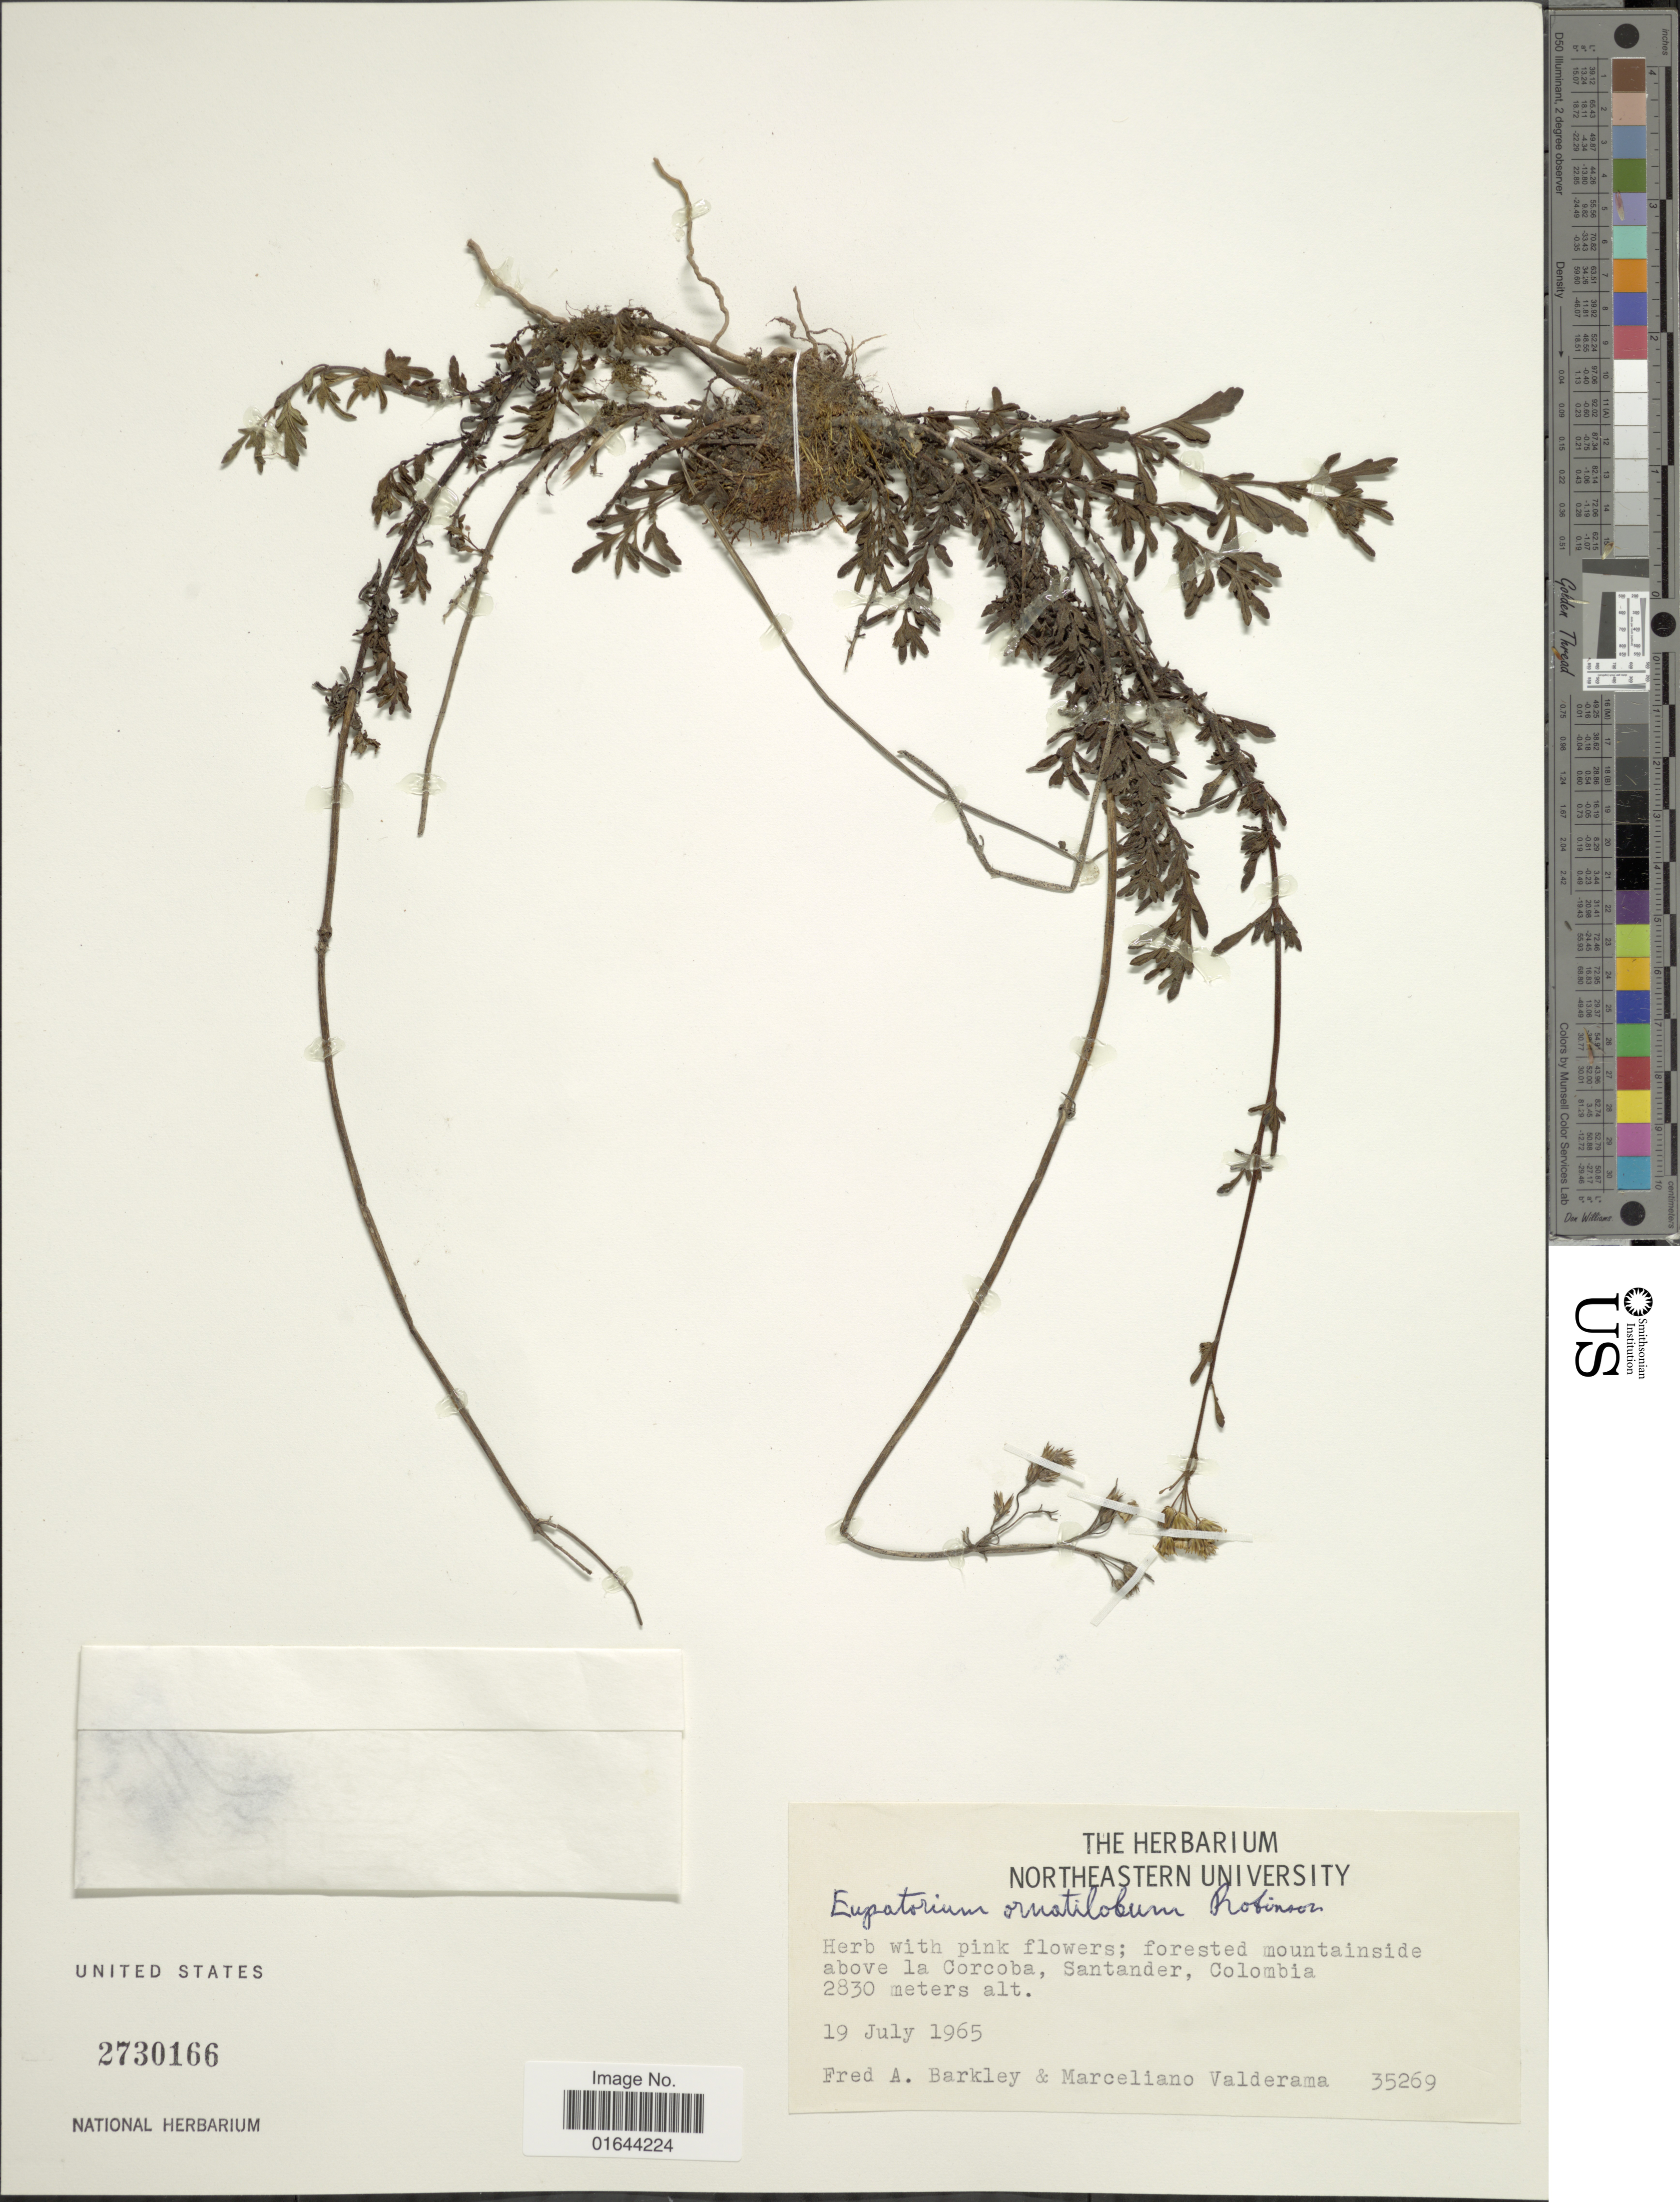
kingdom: Plantae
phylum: Tracheophyta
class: Magnoliopsida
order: Asterales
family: Asteraceae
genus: Lourteigia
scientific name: Lourteigia ornatiloba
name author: (B.L. Rob.) R.M. King & H. Rob.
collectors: F. A. Barkley & M. Valderama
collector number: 35269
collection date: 1965-07-19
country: Colombia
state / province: Santander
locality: Above la Corcoba, Santander, Colombia.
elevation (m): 2830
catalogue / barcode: US 2730166